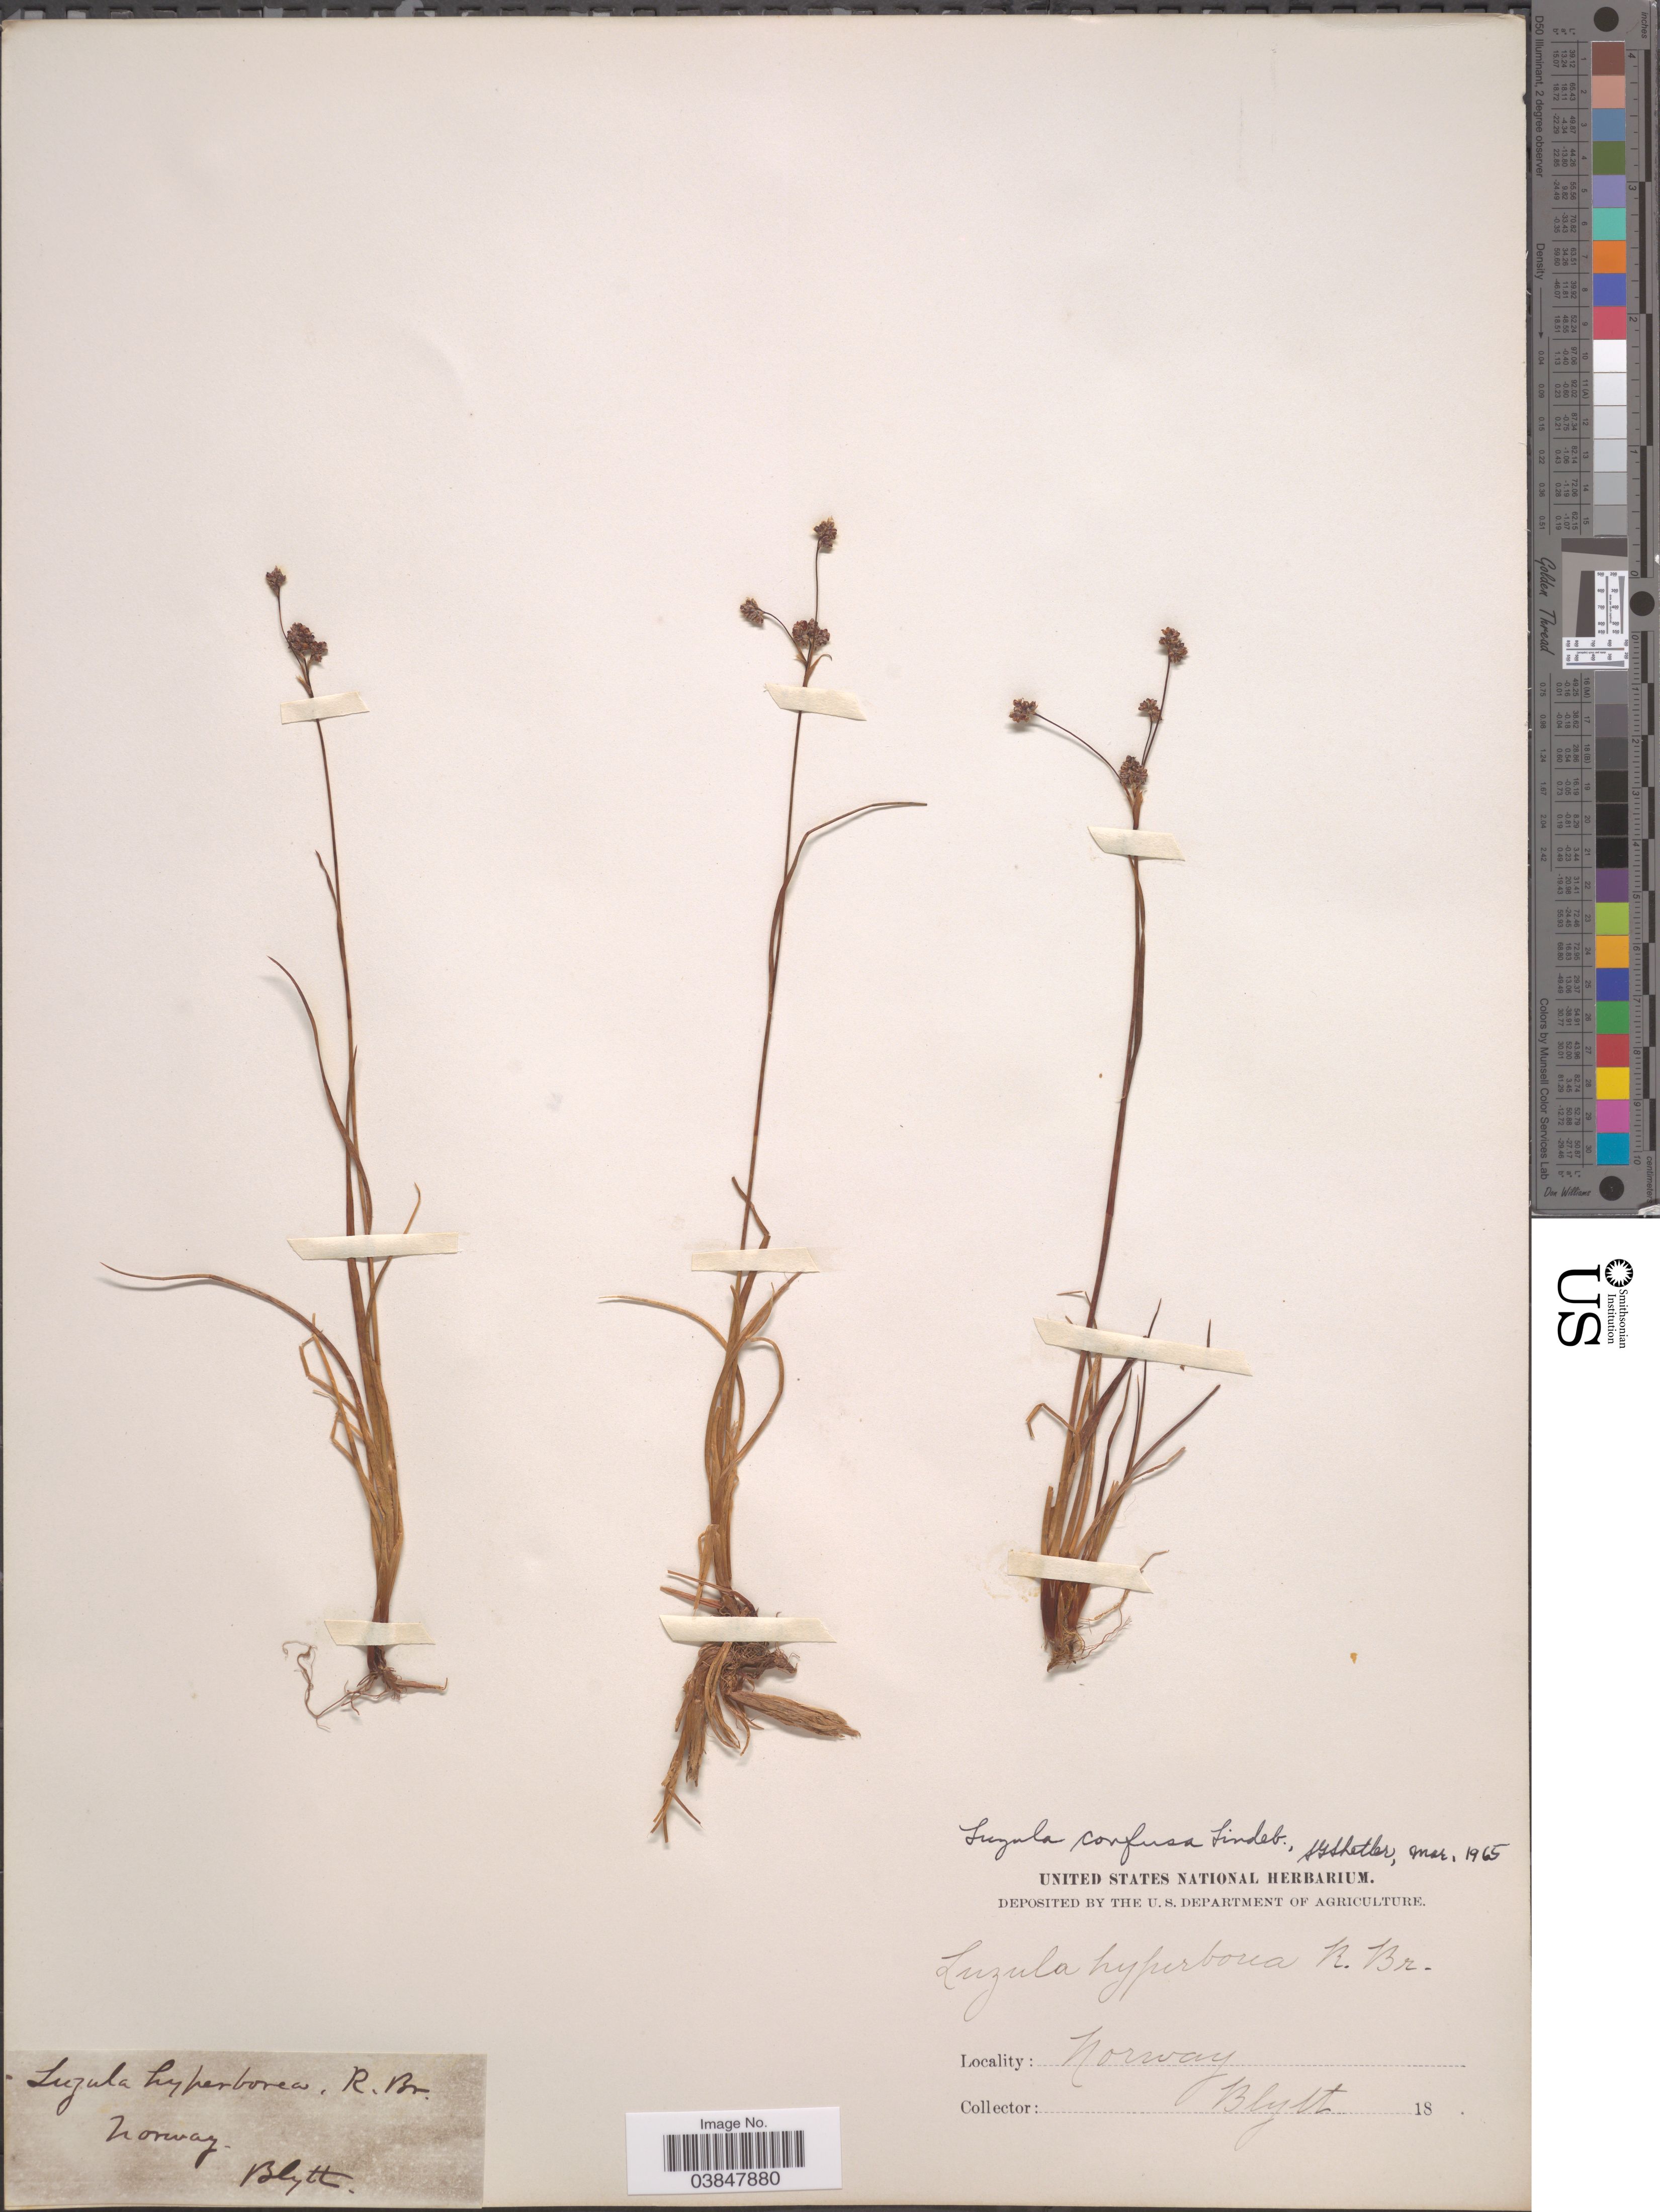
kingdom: Plantae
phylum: Tracheophyta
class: Liliopsida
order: Poales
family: Juncaceae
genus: Luzula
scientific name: Luzula confusa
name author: Lindeb.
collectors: Blytt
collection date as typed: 18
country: Norway